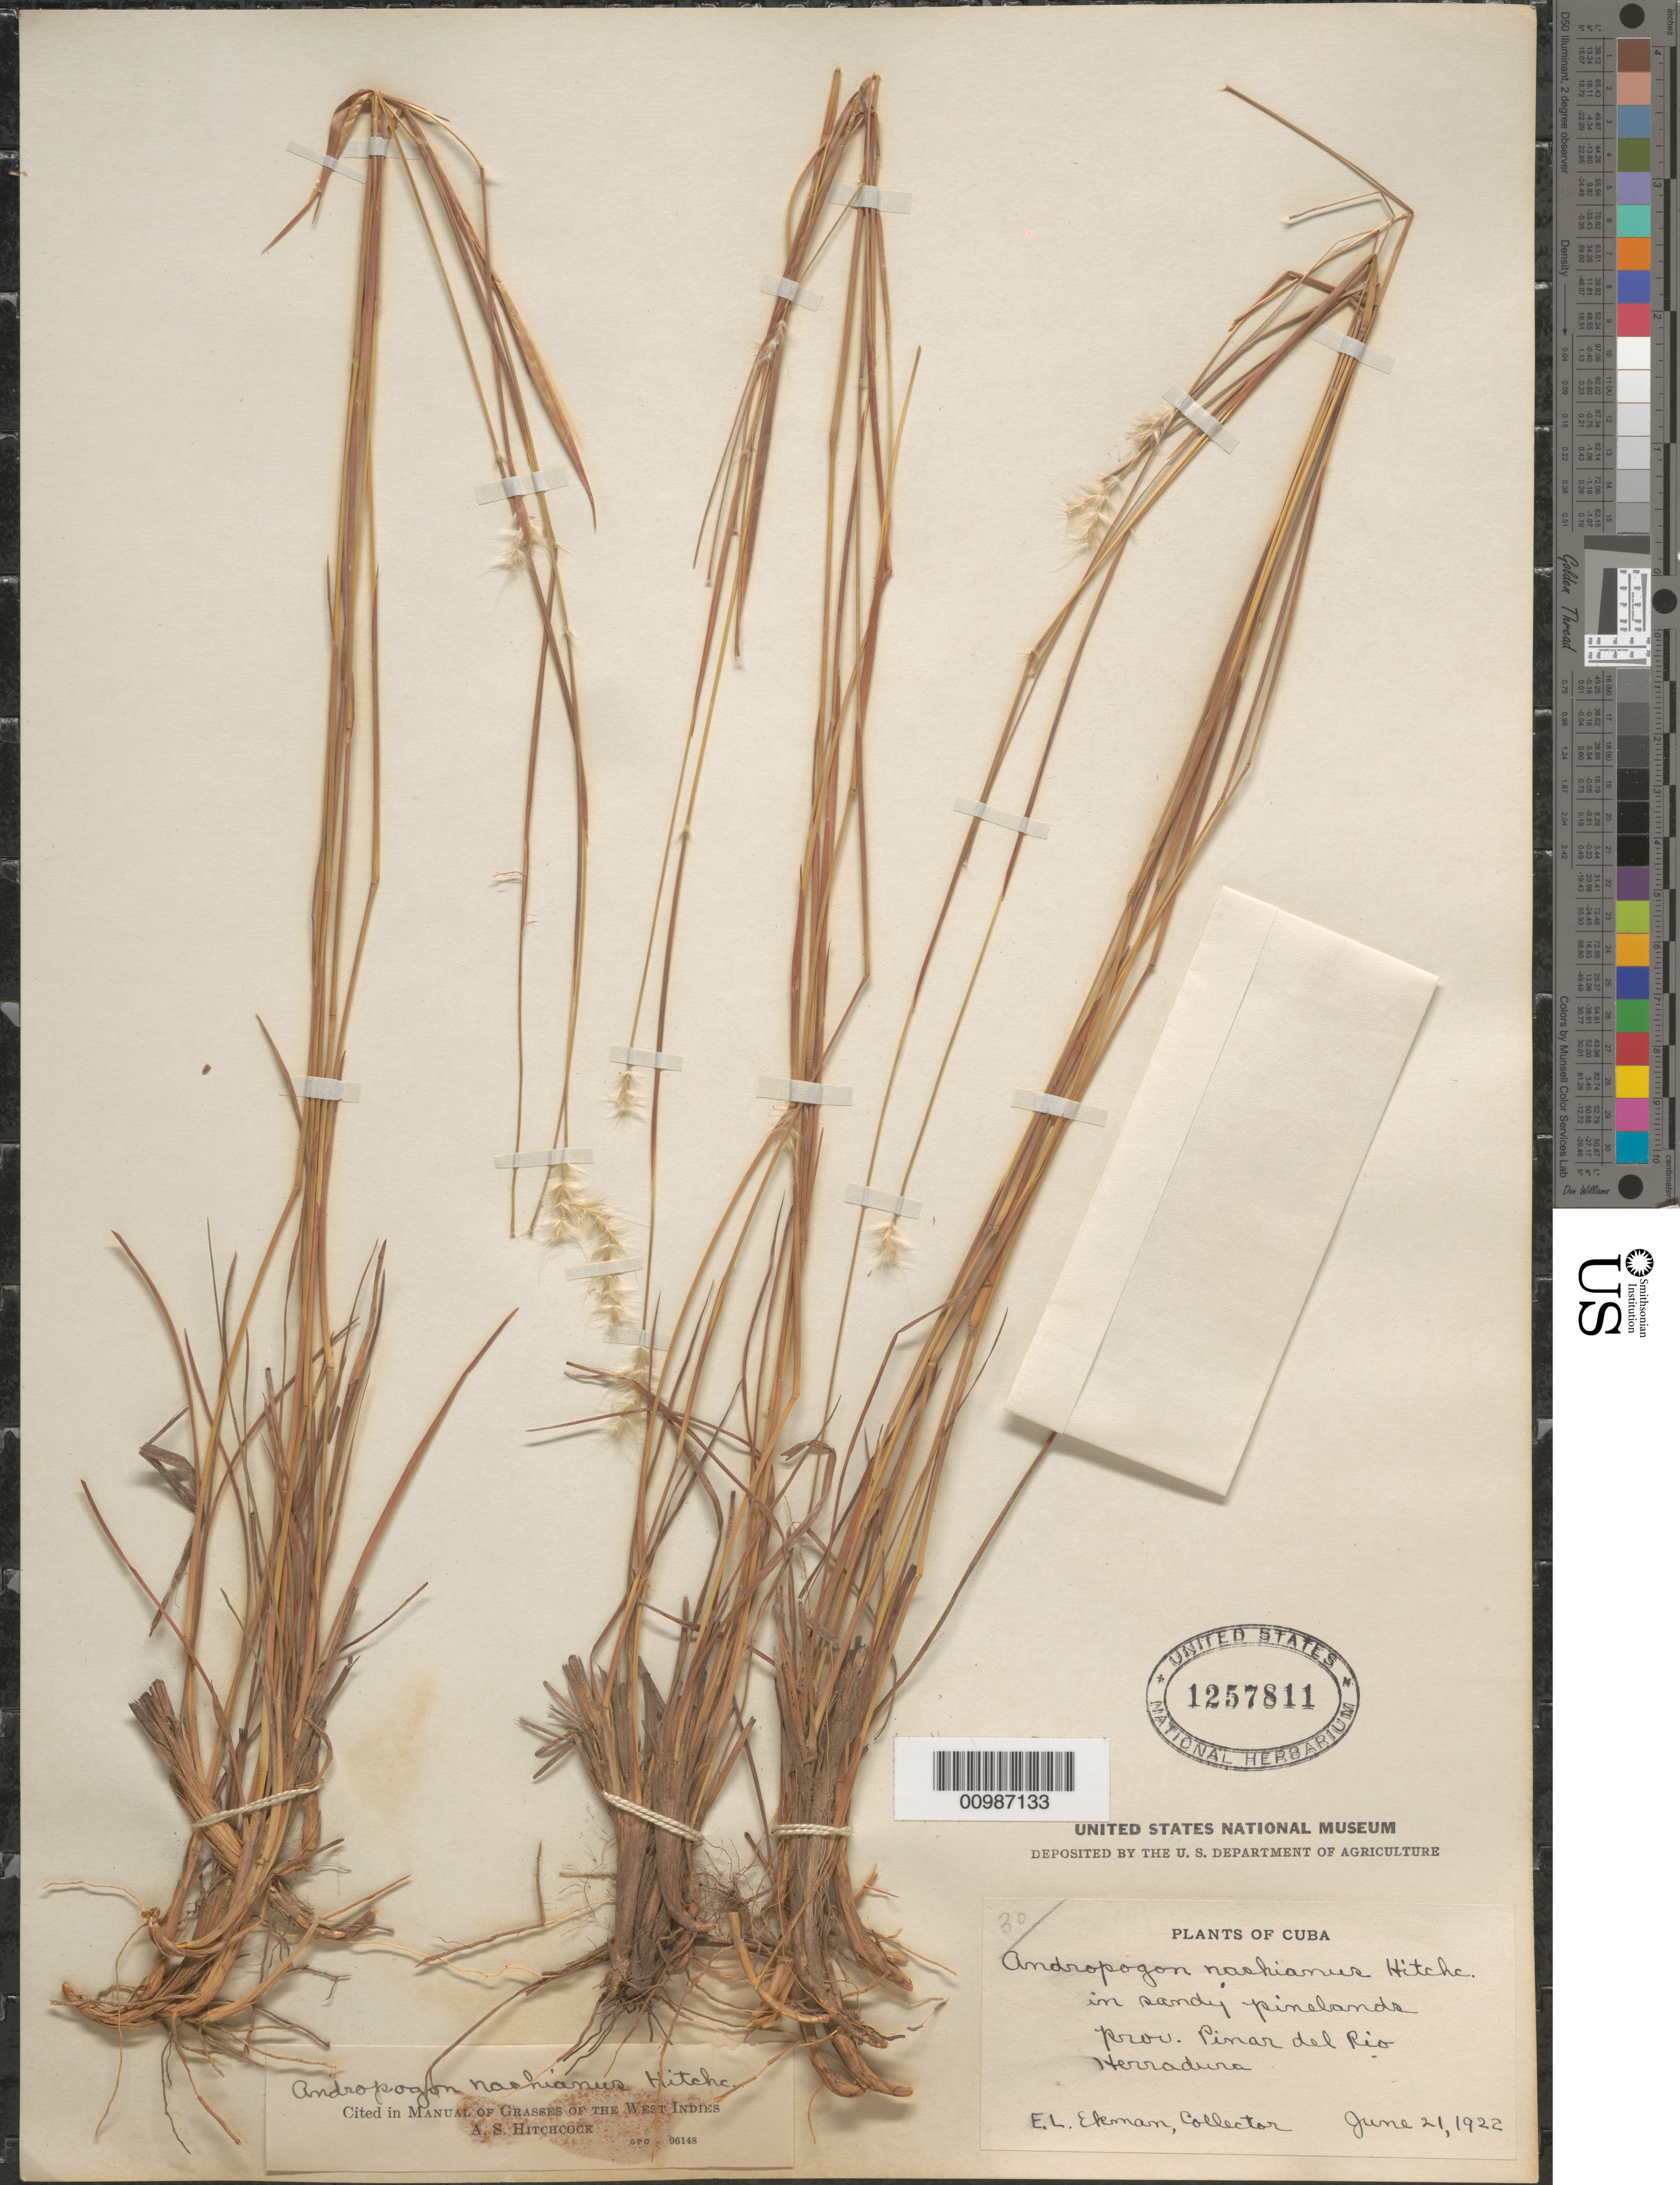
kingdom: Plantae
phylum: Tracheophyta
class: Liliopsida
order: Poales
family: Poaceae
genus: Andropogon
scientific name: Andropogon nashianus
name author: Hitchc.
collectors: E. L. Ekman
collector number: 30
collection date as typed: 21 Jun 1922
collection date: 1922-06-21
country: Cuba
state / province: Pinar del Rio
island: Cuba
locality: Herradura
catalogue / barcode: US 1257811